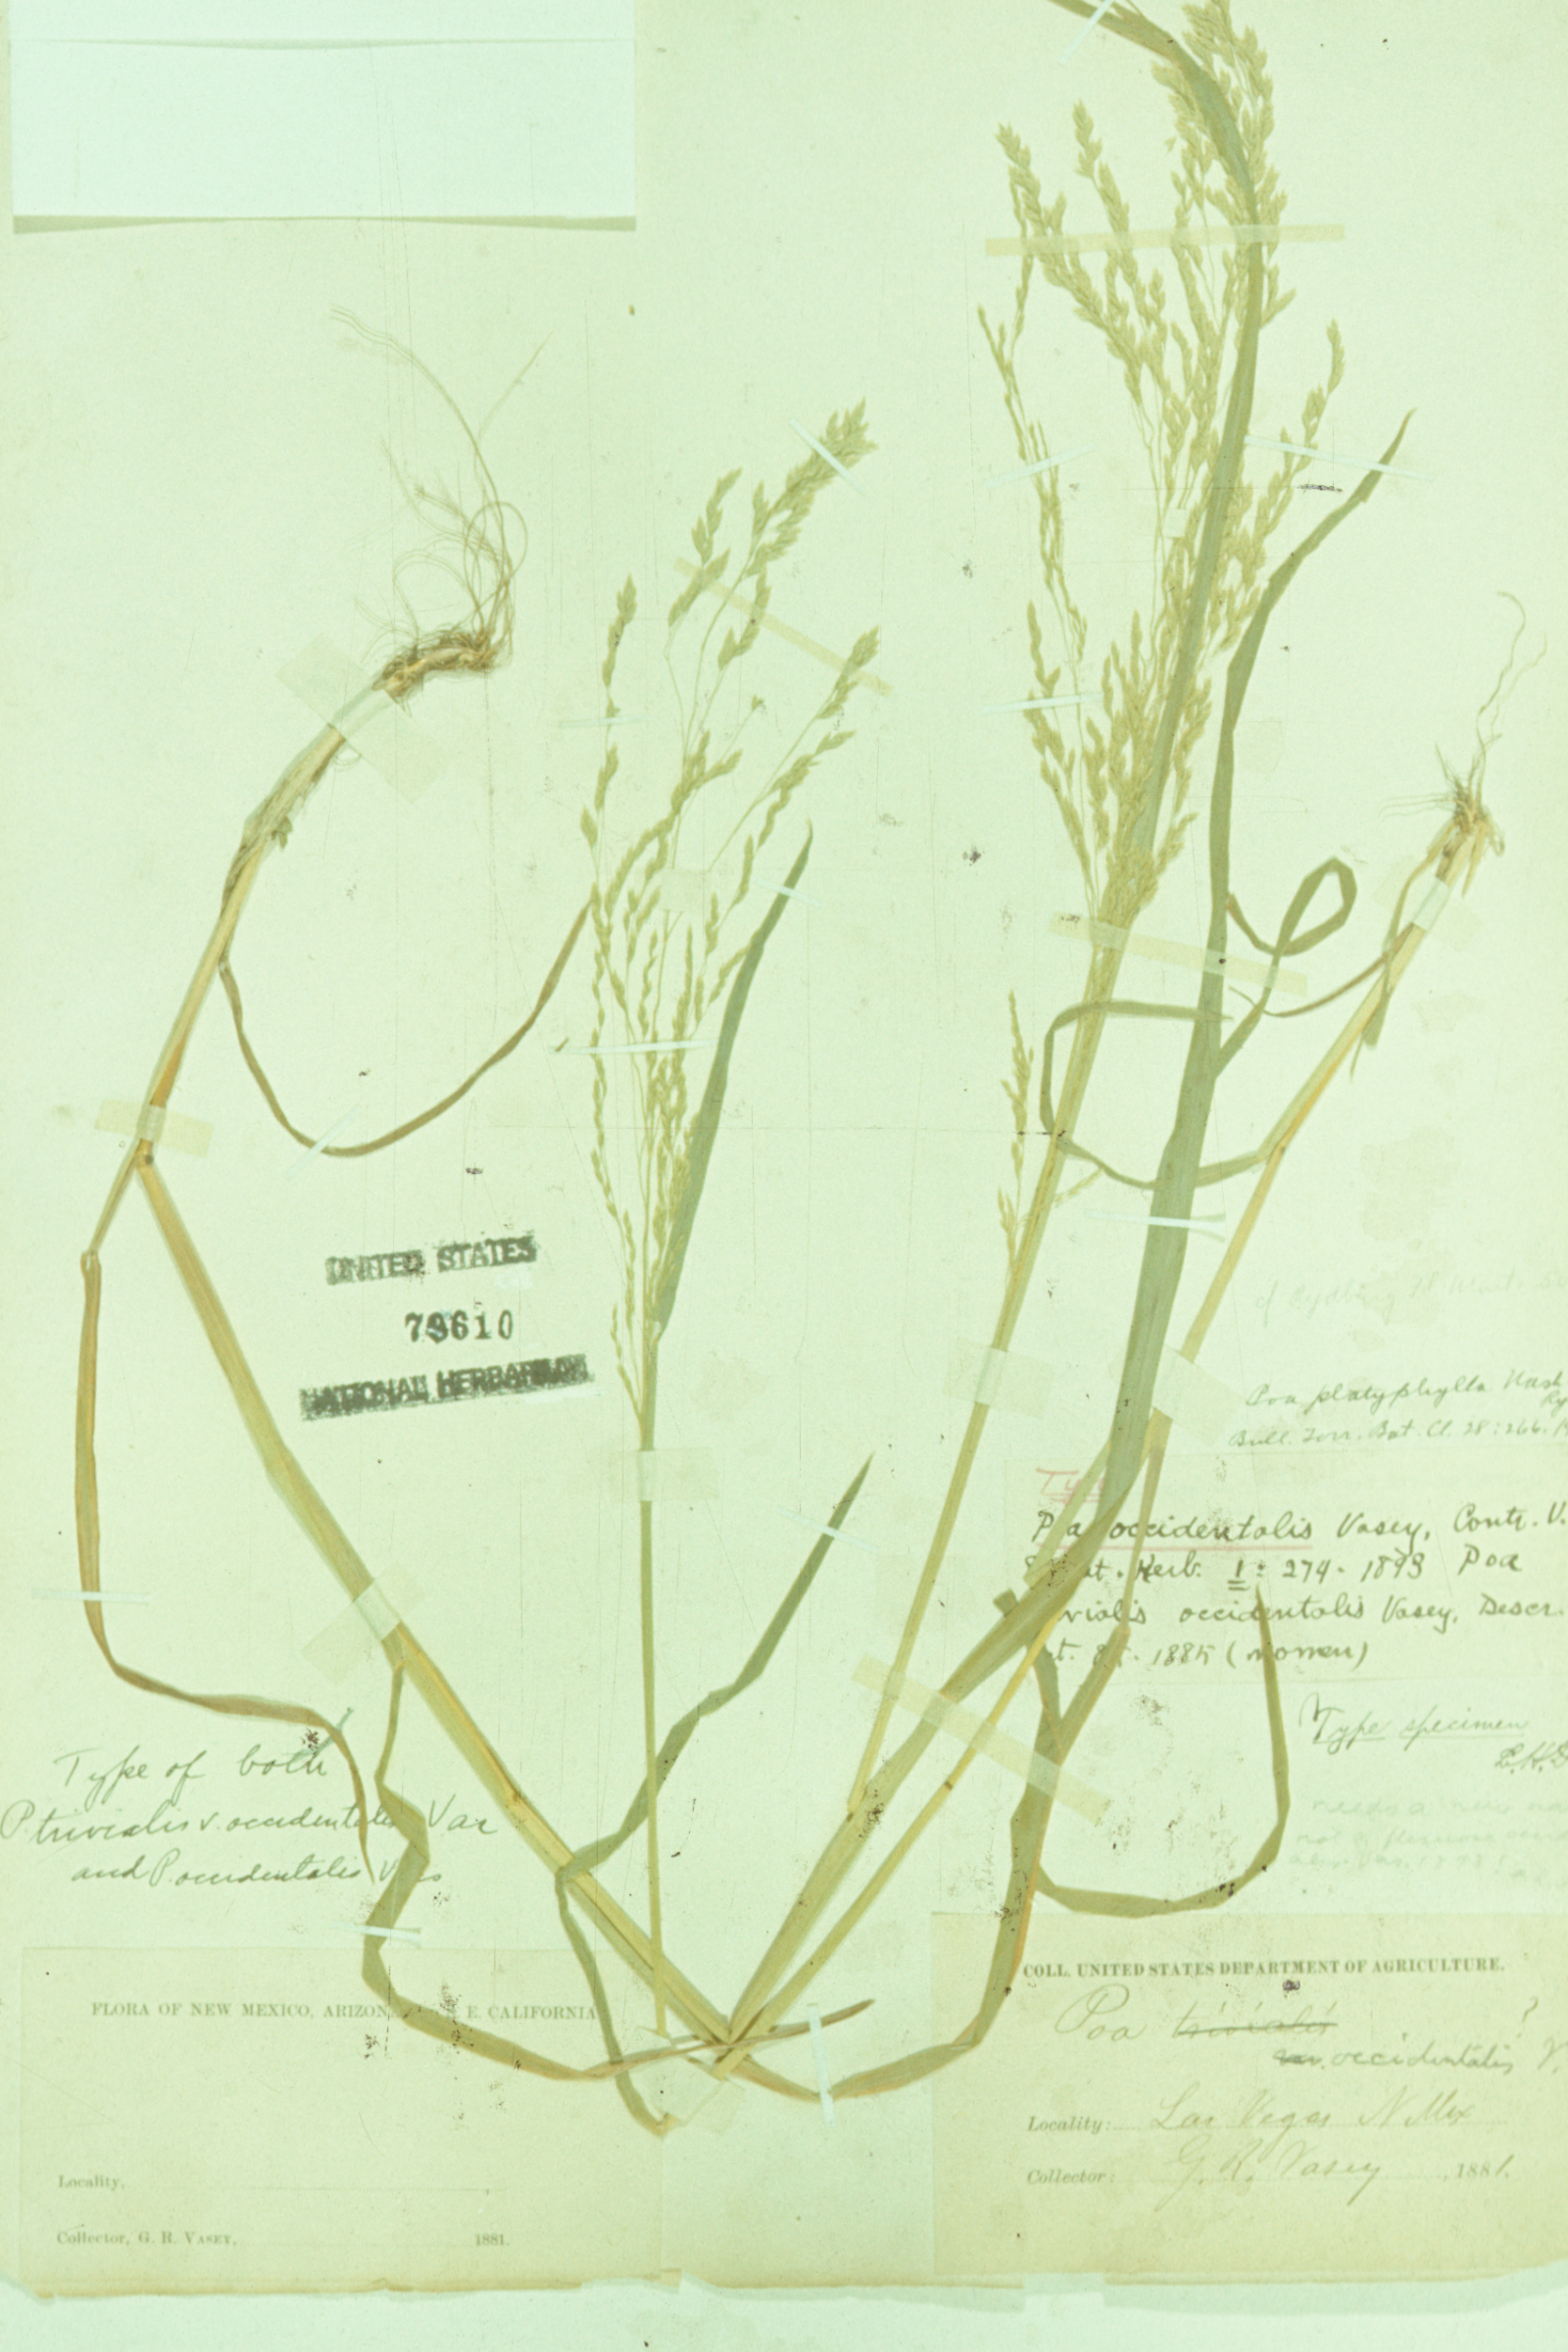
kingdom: Plantae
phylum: Tracheophyta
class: Liliopsida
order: Poales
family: Poaceae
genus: Poa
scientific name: Poa occidentalis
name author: (Vasey) Vasey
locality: USA, NM